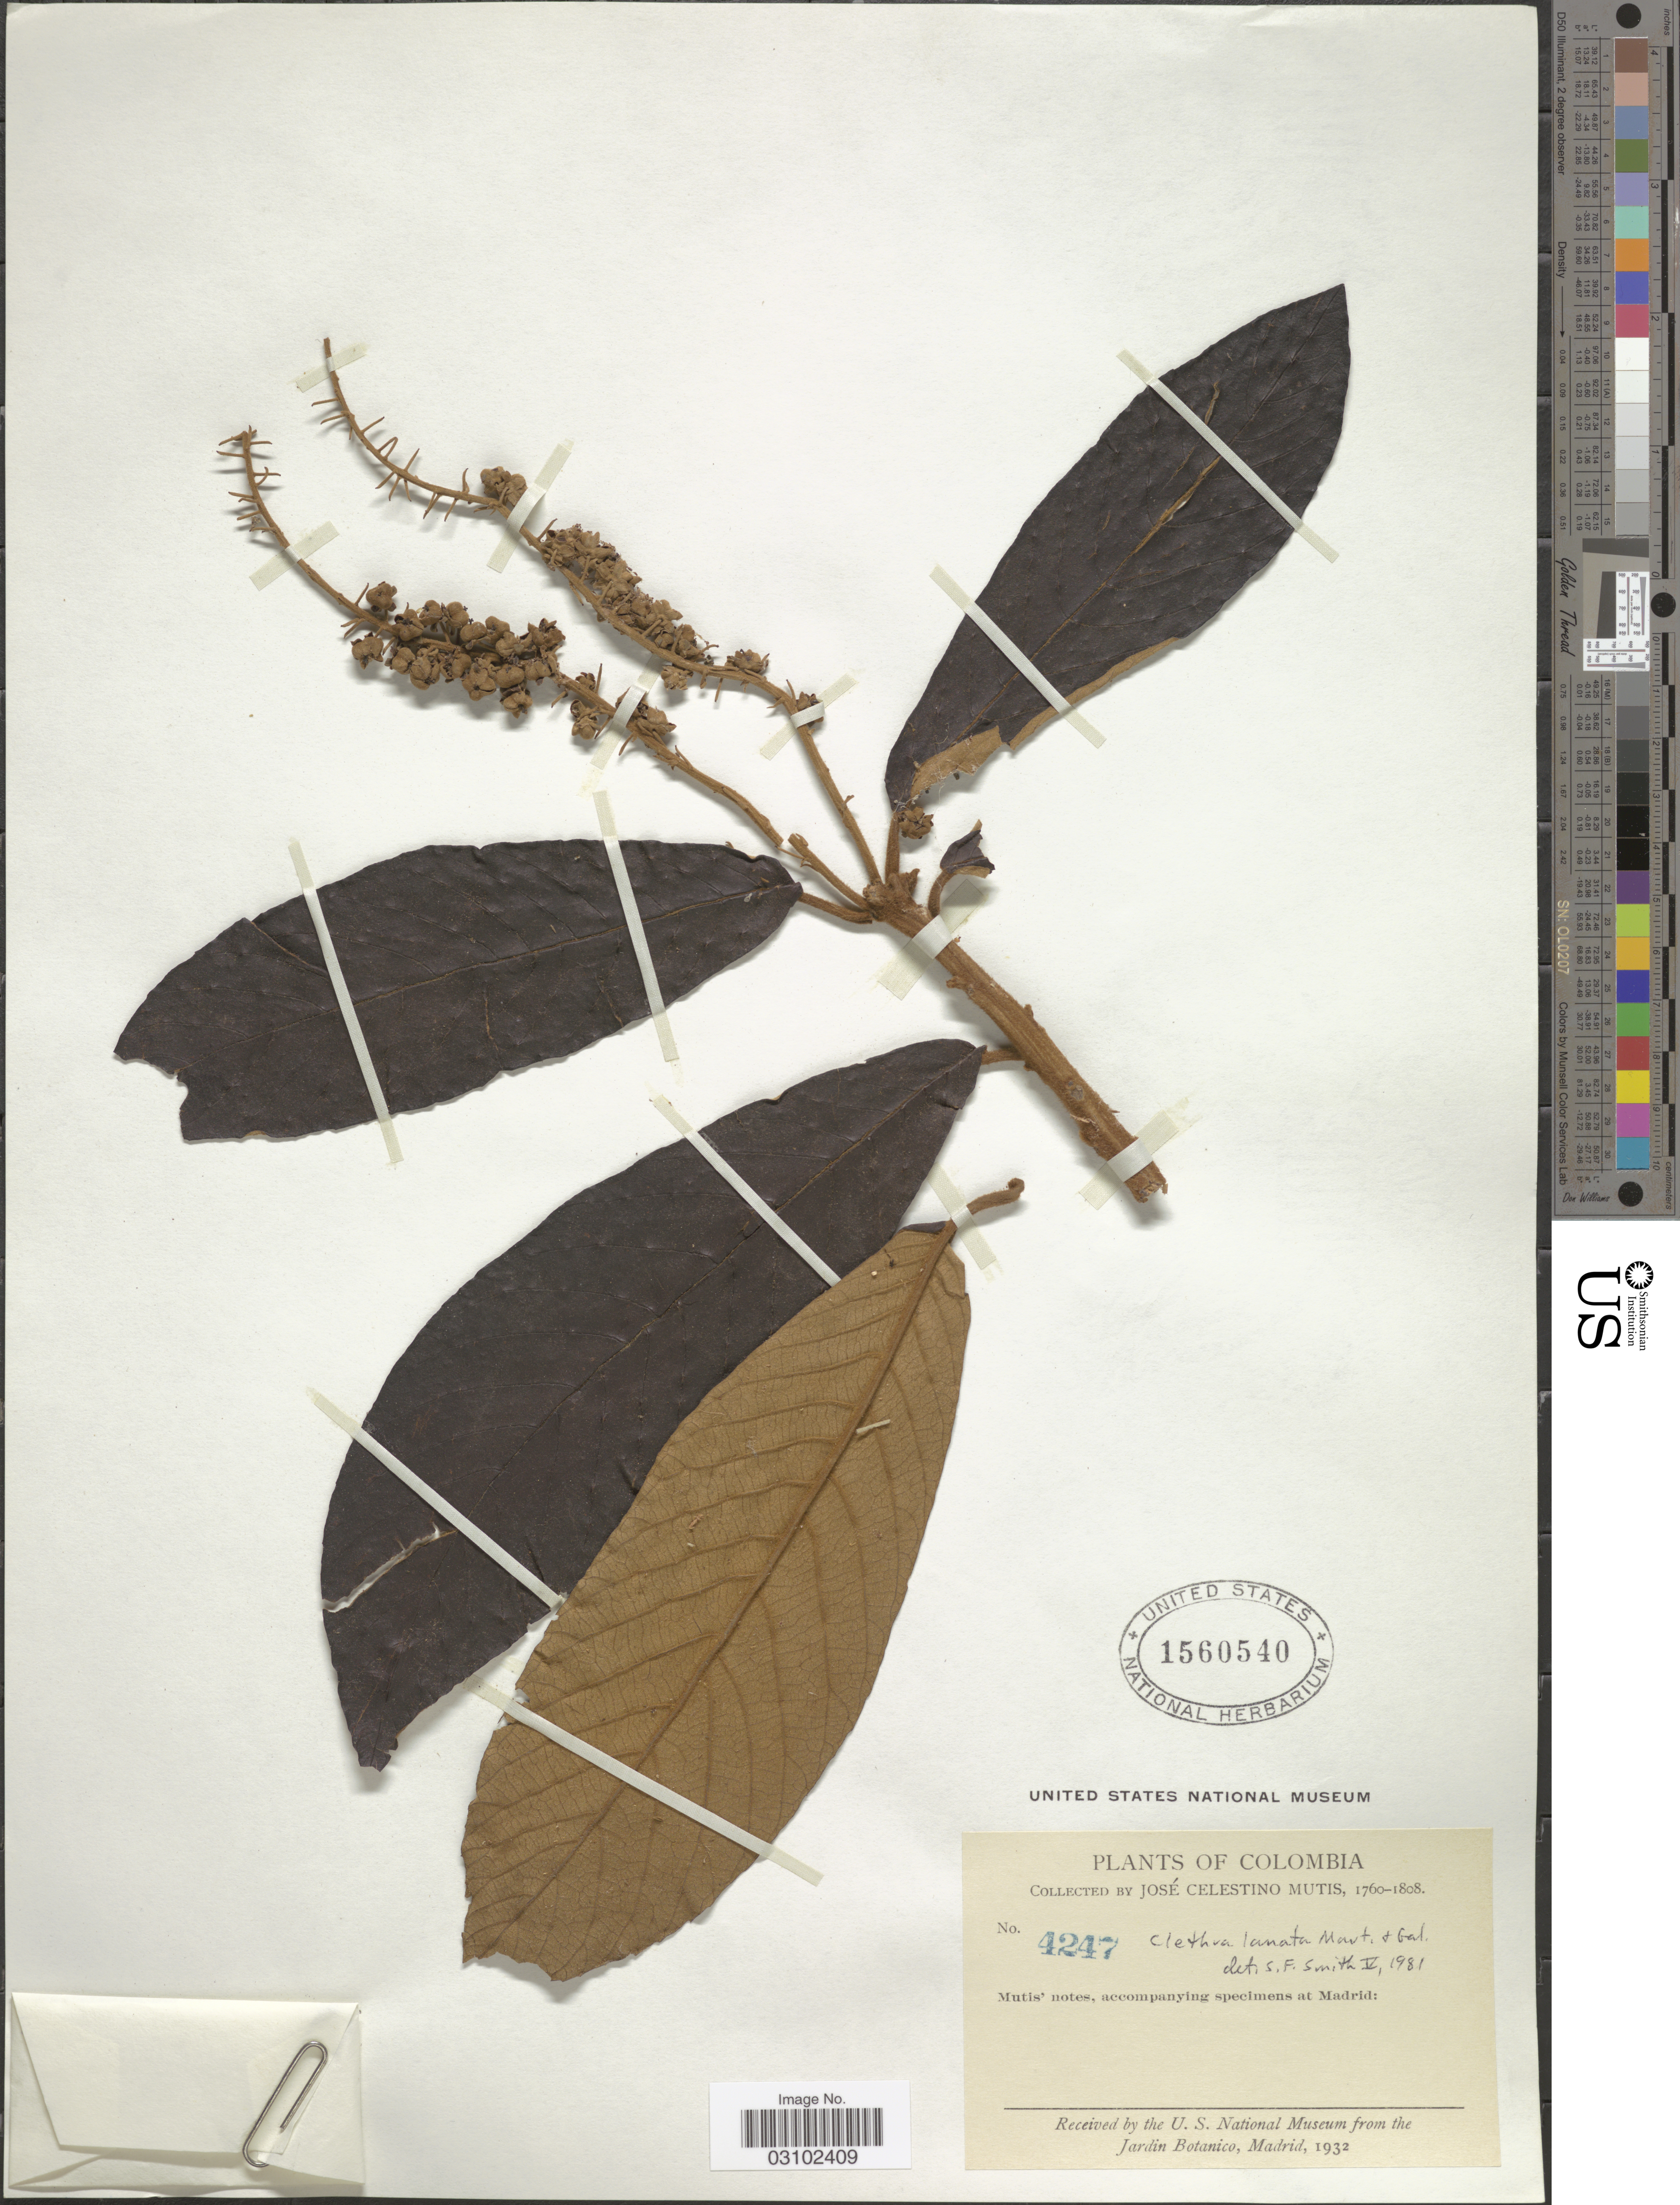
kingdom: Plantae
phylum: Tracheophyta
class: Magnoliopsida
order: Ericales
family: Clethraceae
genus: Clethra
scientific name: Clethra lanata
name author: M. Martens & Galeotti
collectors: J. C. B. Mutis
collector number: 4247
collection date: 1760/1808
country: Colombia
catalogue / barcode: US 1560540